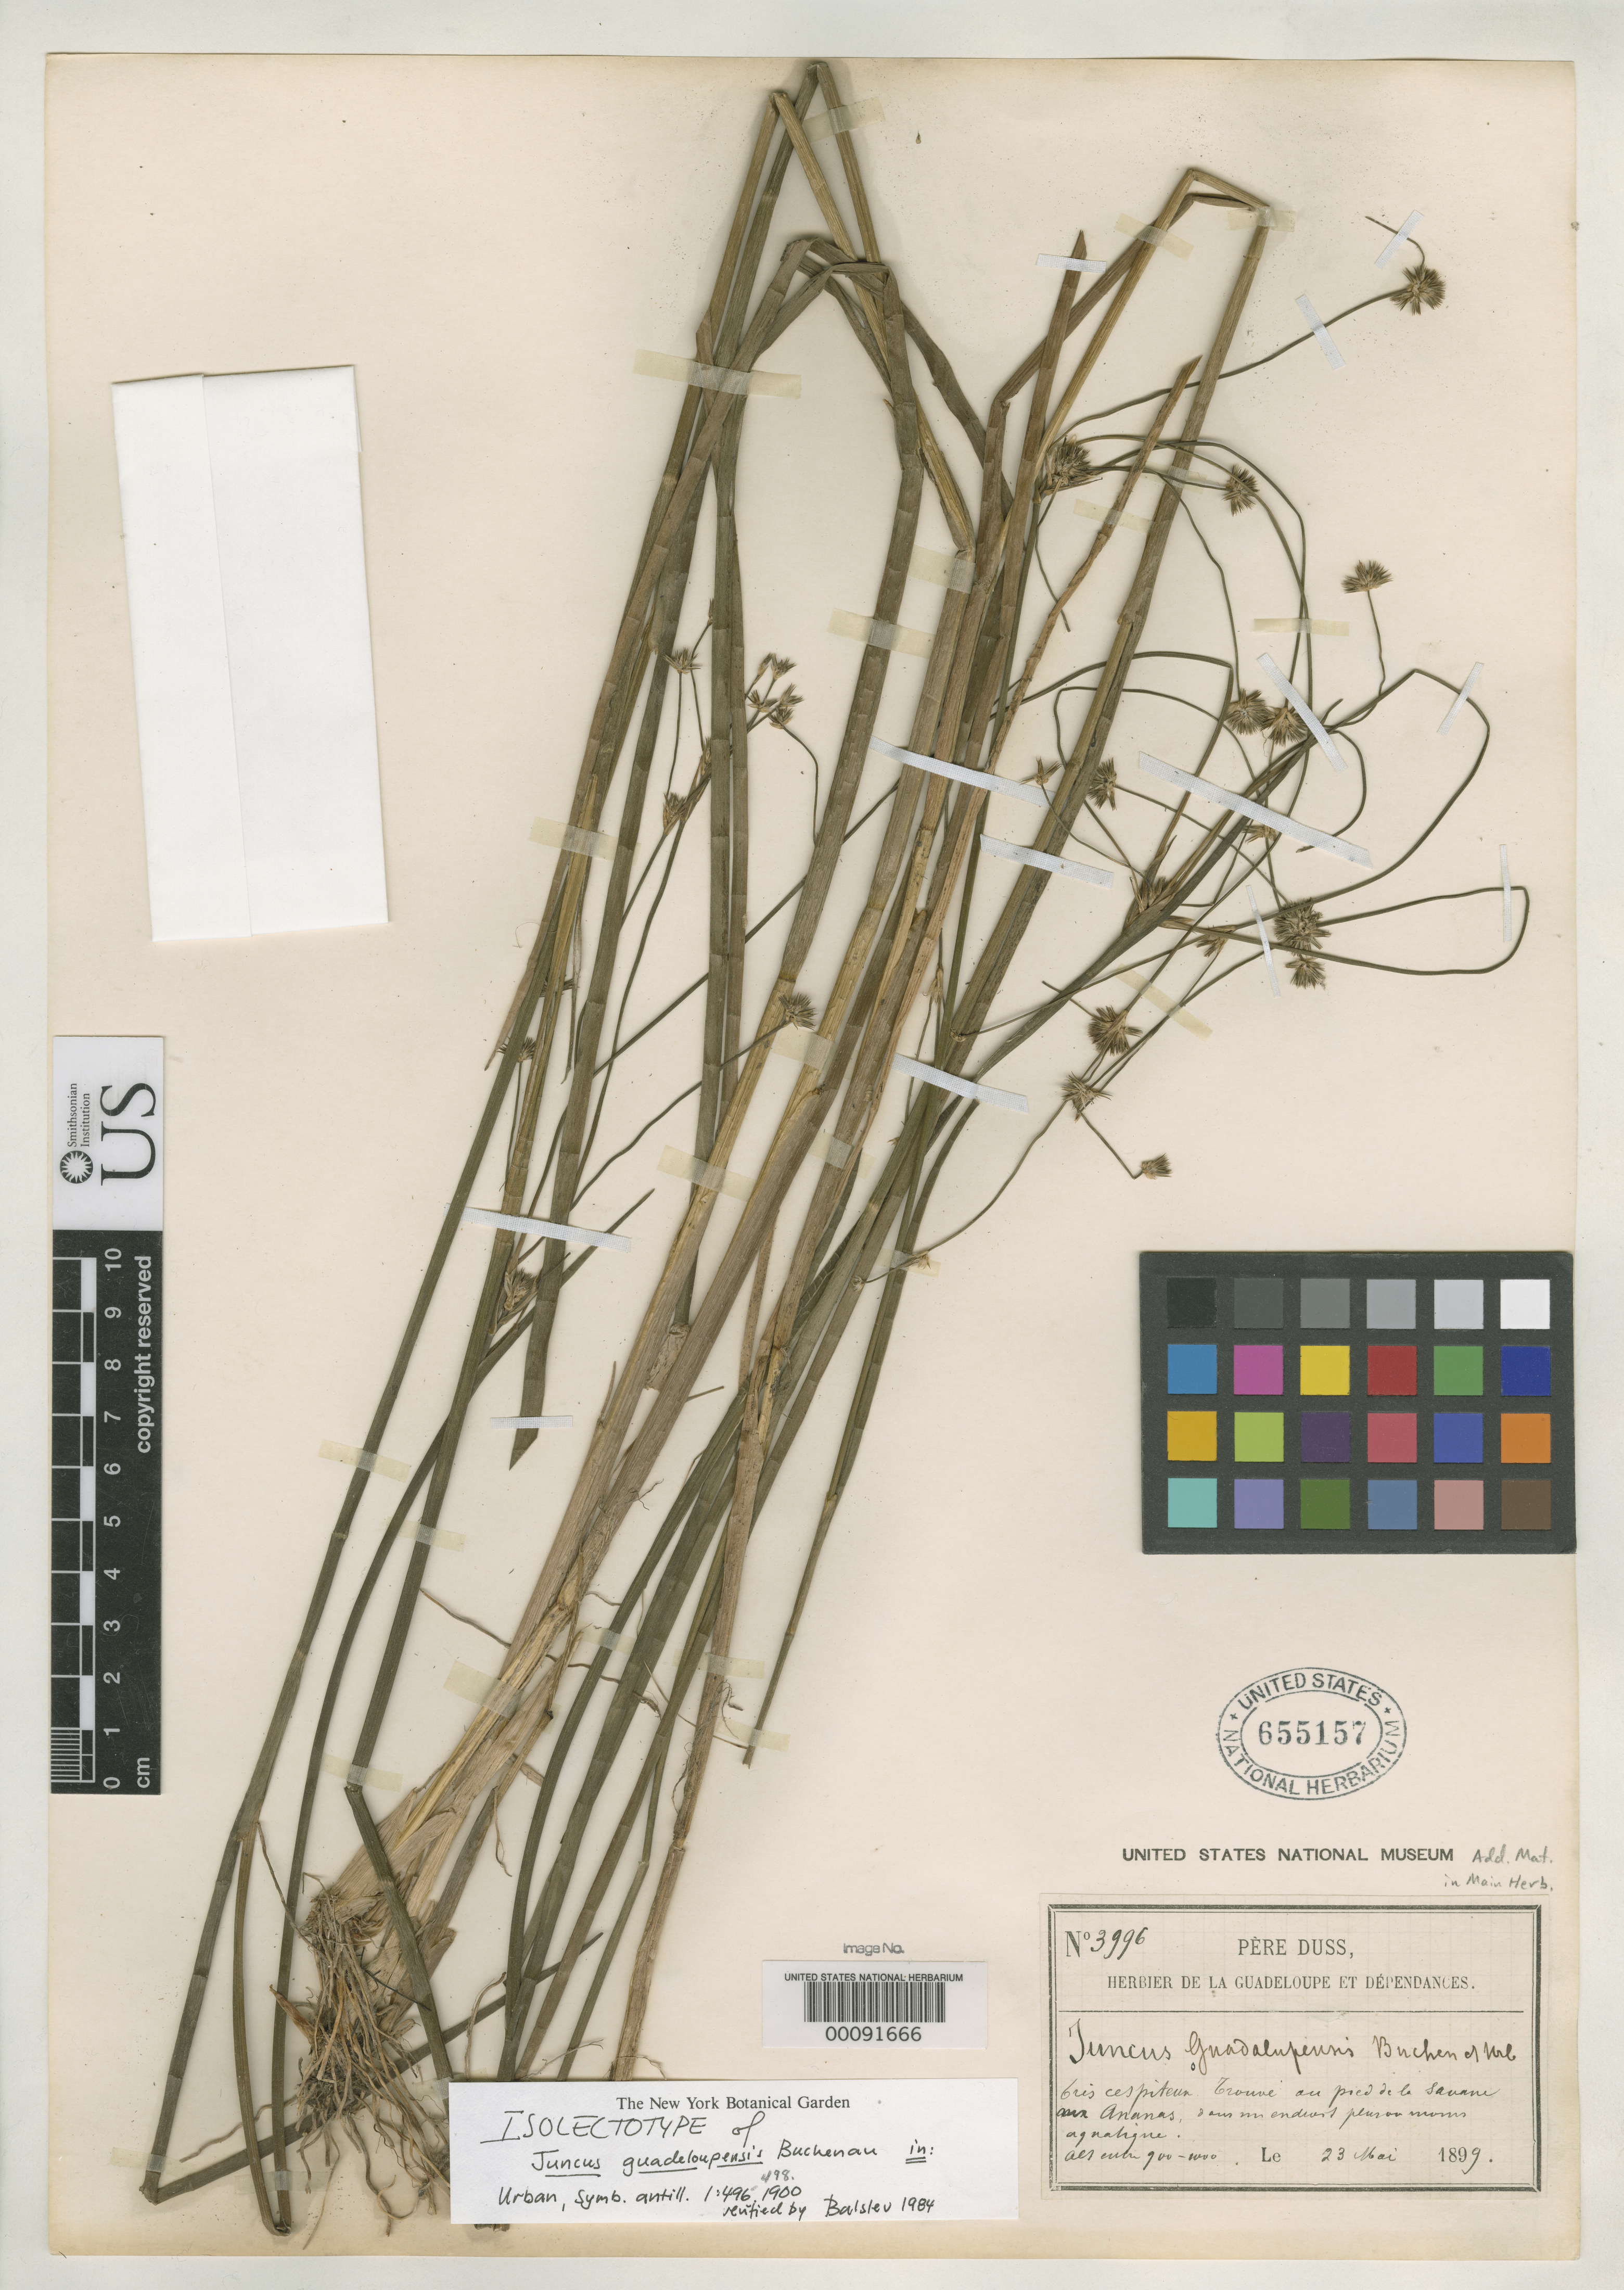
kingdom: Plantae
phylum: Tracheophyta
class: Liliopsida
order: Poales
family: Juncaceae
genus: Juncus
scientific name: Juncus guadeloupensis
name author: Buchenau & Urb. in Urb.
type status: Isosyntype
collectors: Père Duss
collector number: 3996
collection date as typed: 23 May 1899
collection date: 1899-05-23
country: Guadeloupe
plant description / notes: Annotated as "isolectotype" by Balslev (1984) but lectotype collection is Duss 3996 collected 19 May 1899 as designated by Balslev, Fl. Neotrop. 68: 117 (1996).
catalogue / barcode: US 655157